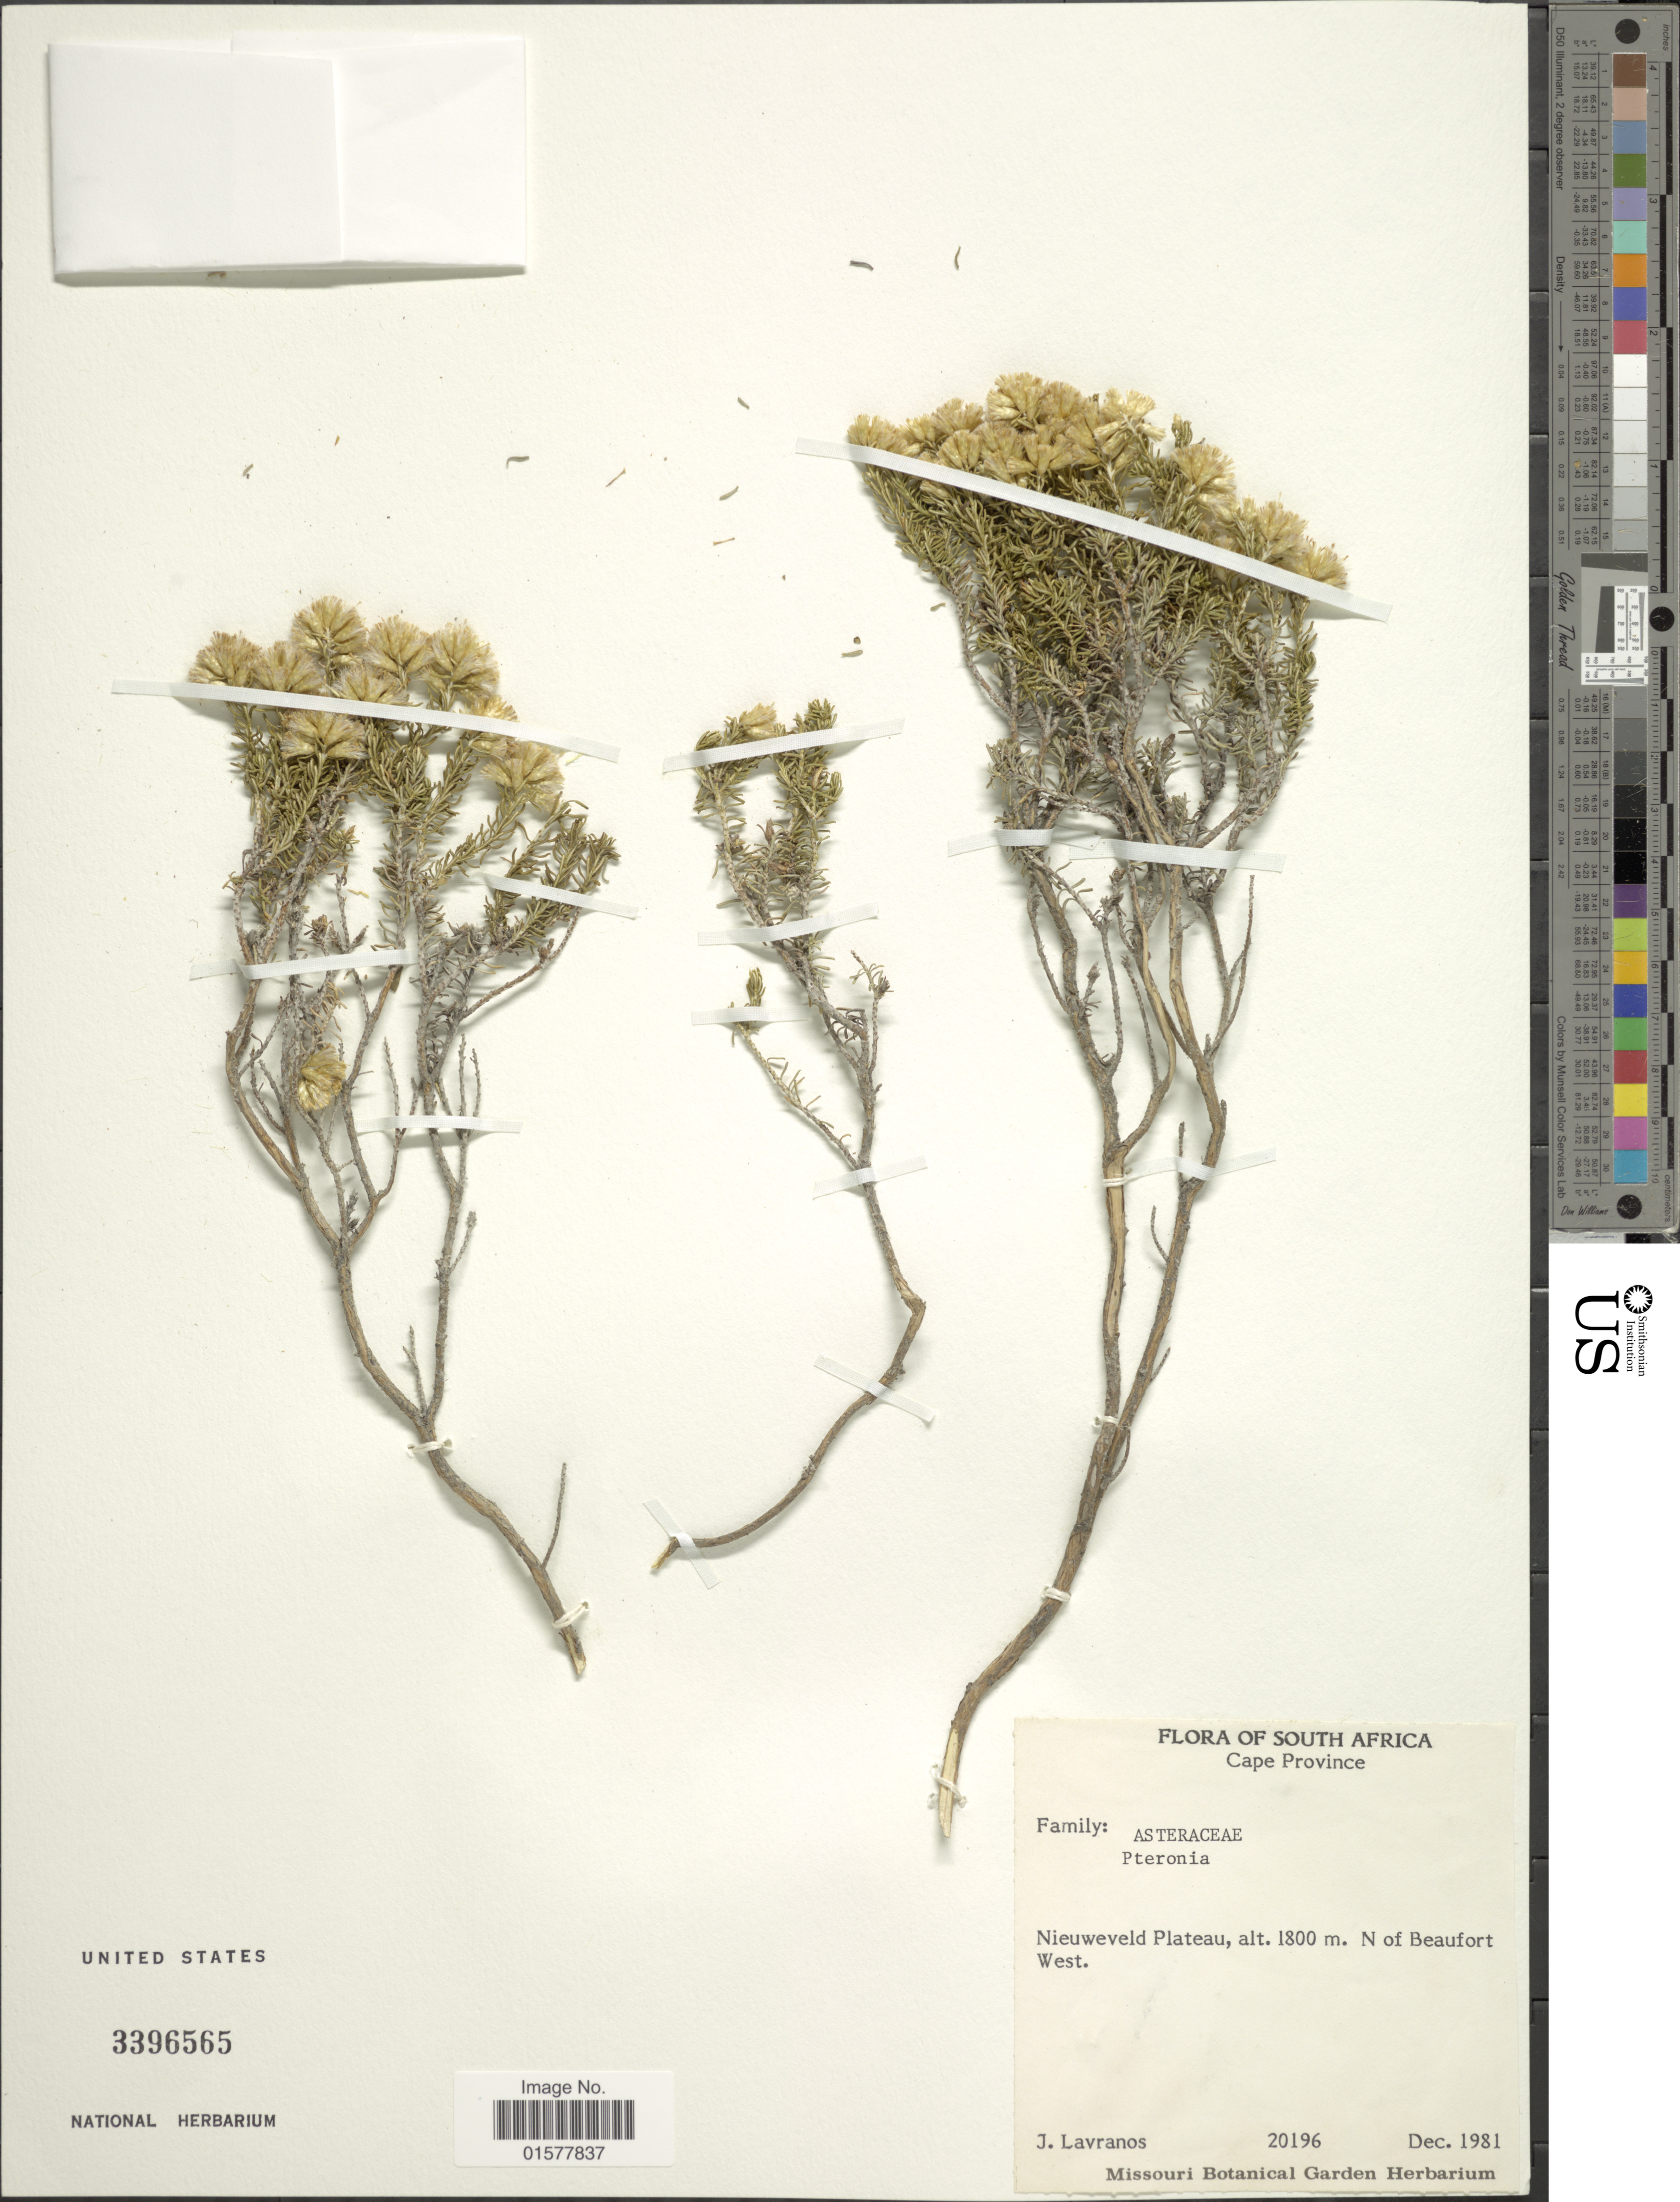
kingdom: Plantae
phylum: Tracheophyta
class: Magnoliopsida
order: Asterales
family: Asteraceae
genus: Pteronia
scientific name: Pteronia sp.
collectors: J. Lavranos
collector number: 20196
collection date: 1981-12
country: South Africa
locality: Nieuweveld Plateau, N of Beaufor West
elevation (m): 1800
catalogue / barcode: US 3396565